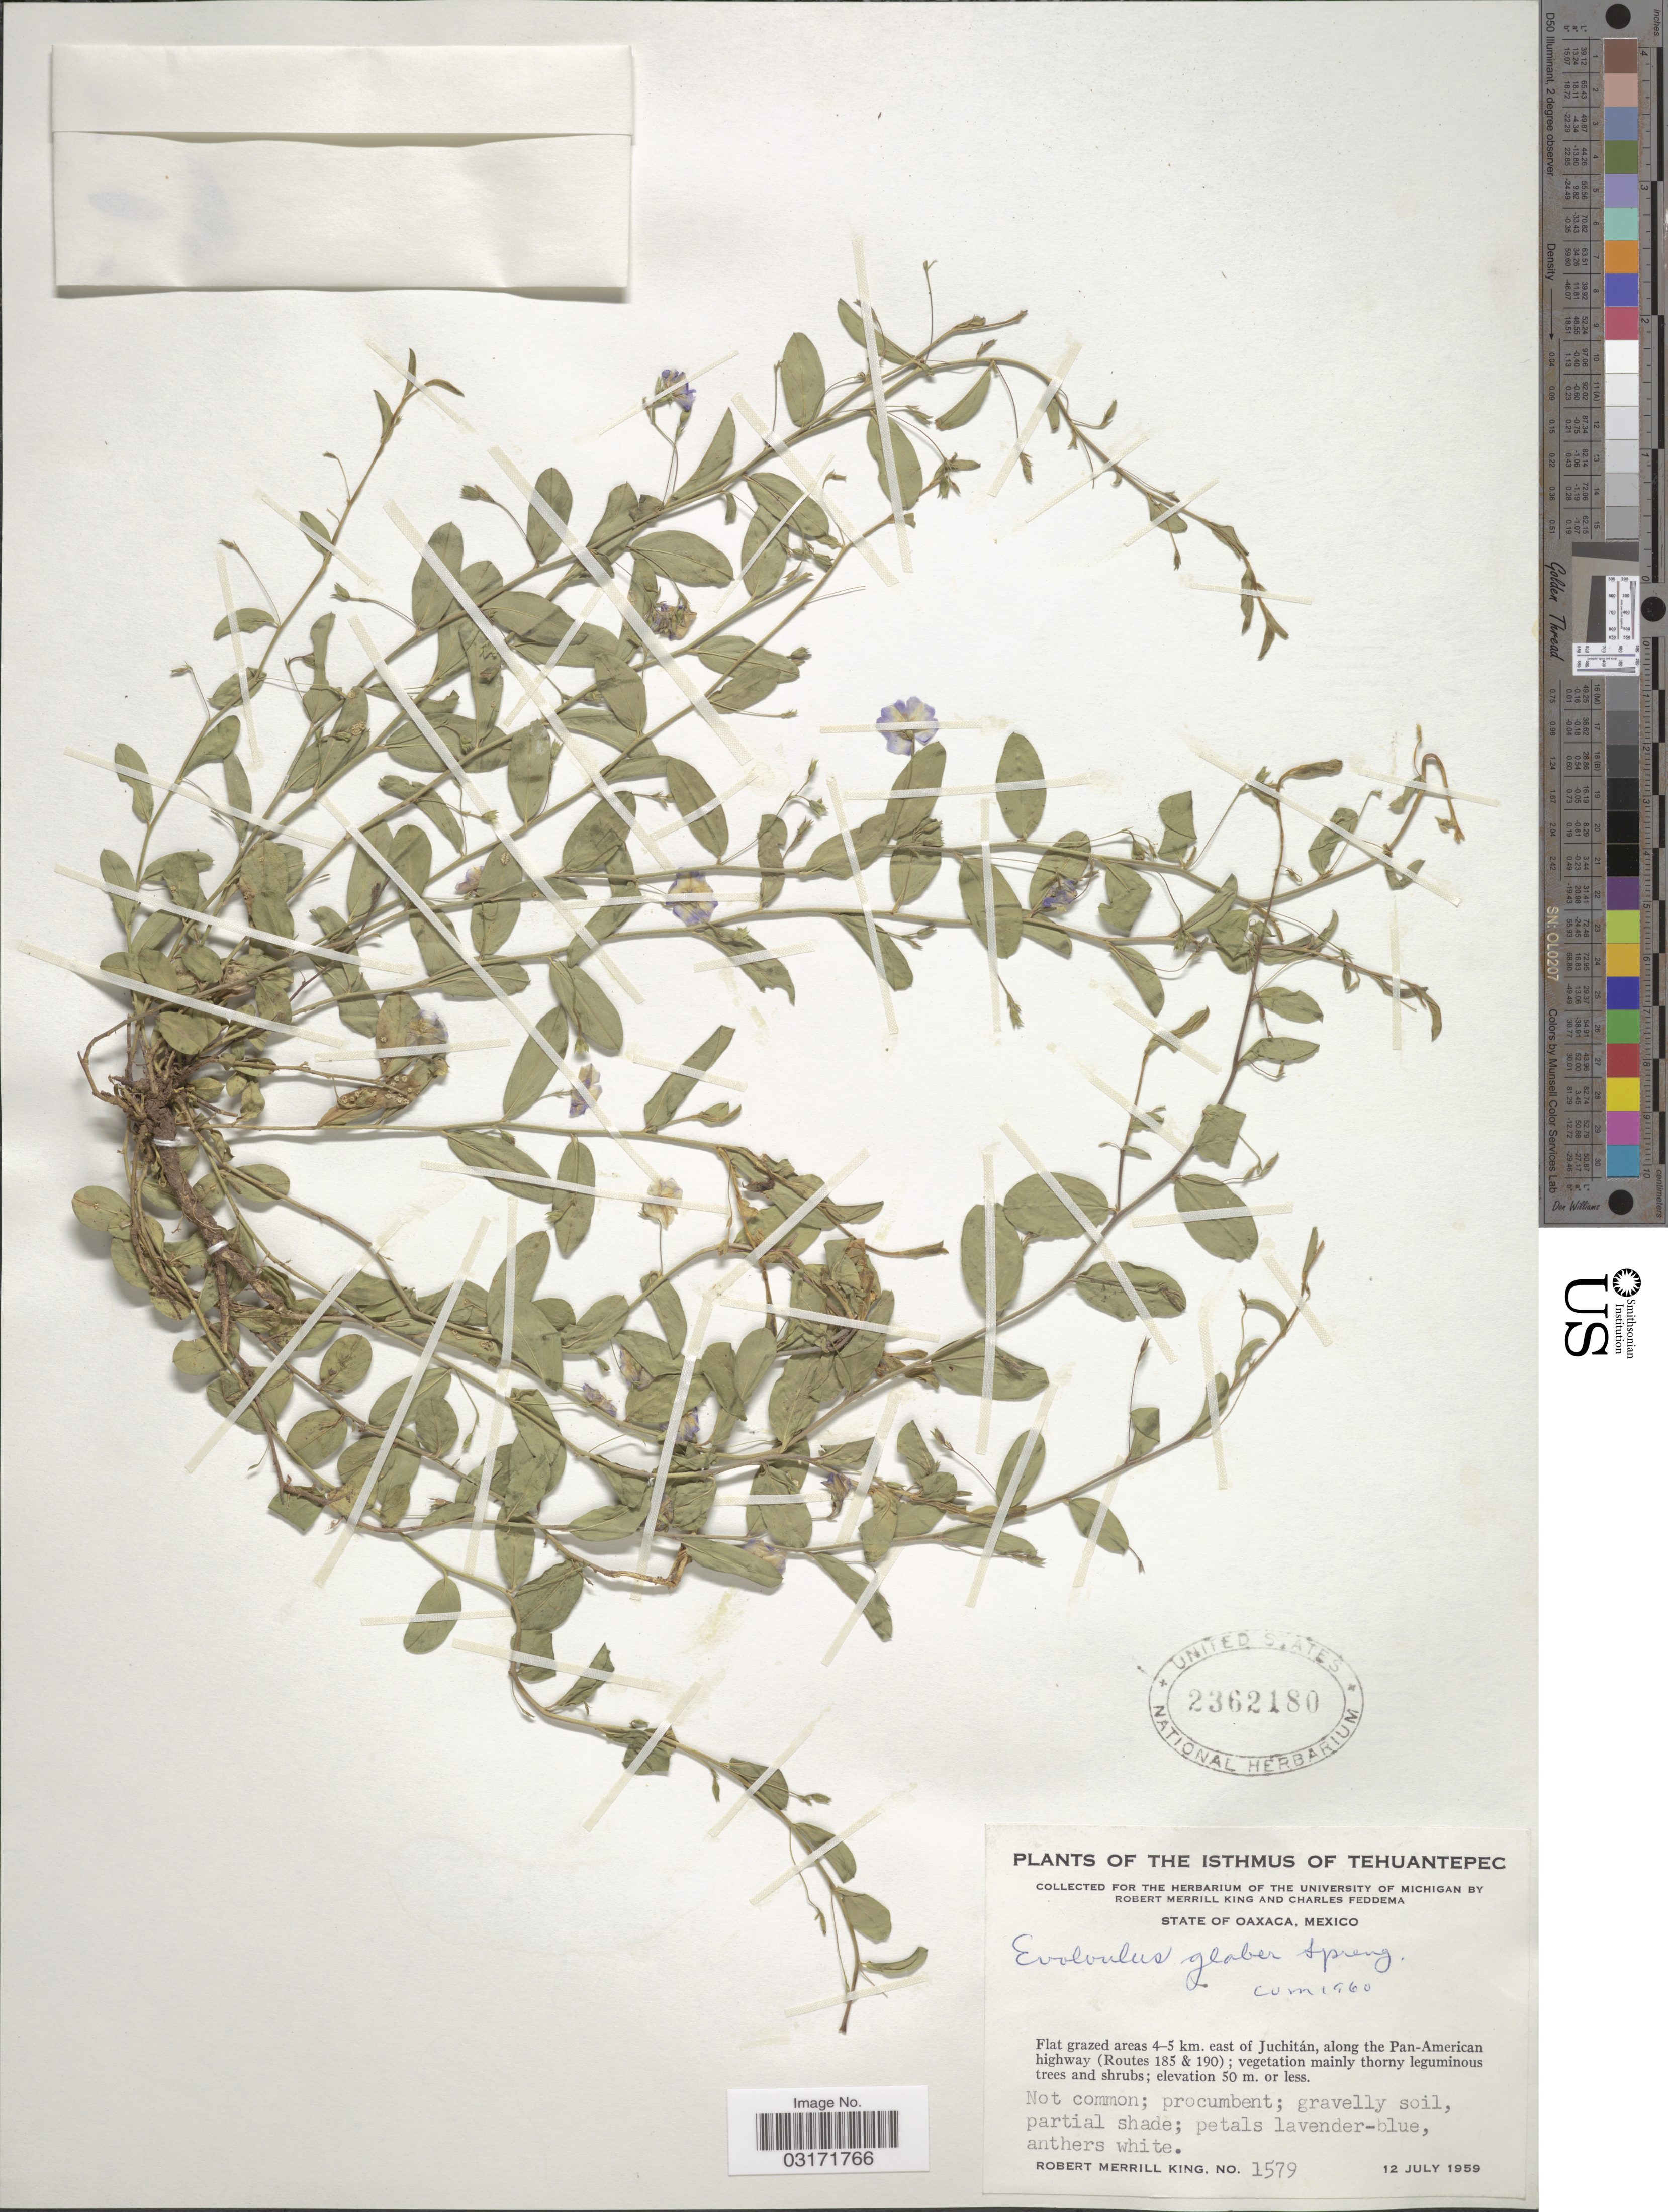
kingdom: Plantae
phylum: Tracheophyta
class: Magnoliopsida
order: Solanales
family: Convolvulaceae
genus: Evolvulus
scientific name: Evolvulus glaber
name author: Spreng.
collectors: R. M. King & C. Feddema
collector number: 1579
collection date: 1959-07-12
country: Mexico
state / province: Oaxaca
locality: The Isthmus of Tehuantepec, Flat grazed areas 4-5 km. east of Juchitán, along the Pan-American highway (Routes 185 & 190).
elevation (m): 50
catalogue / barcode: US 2362180